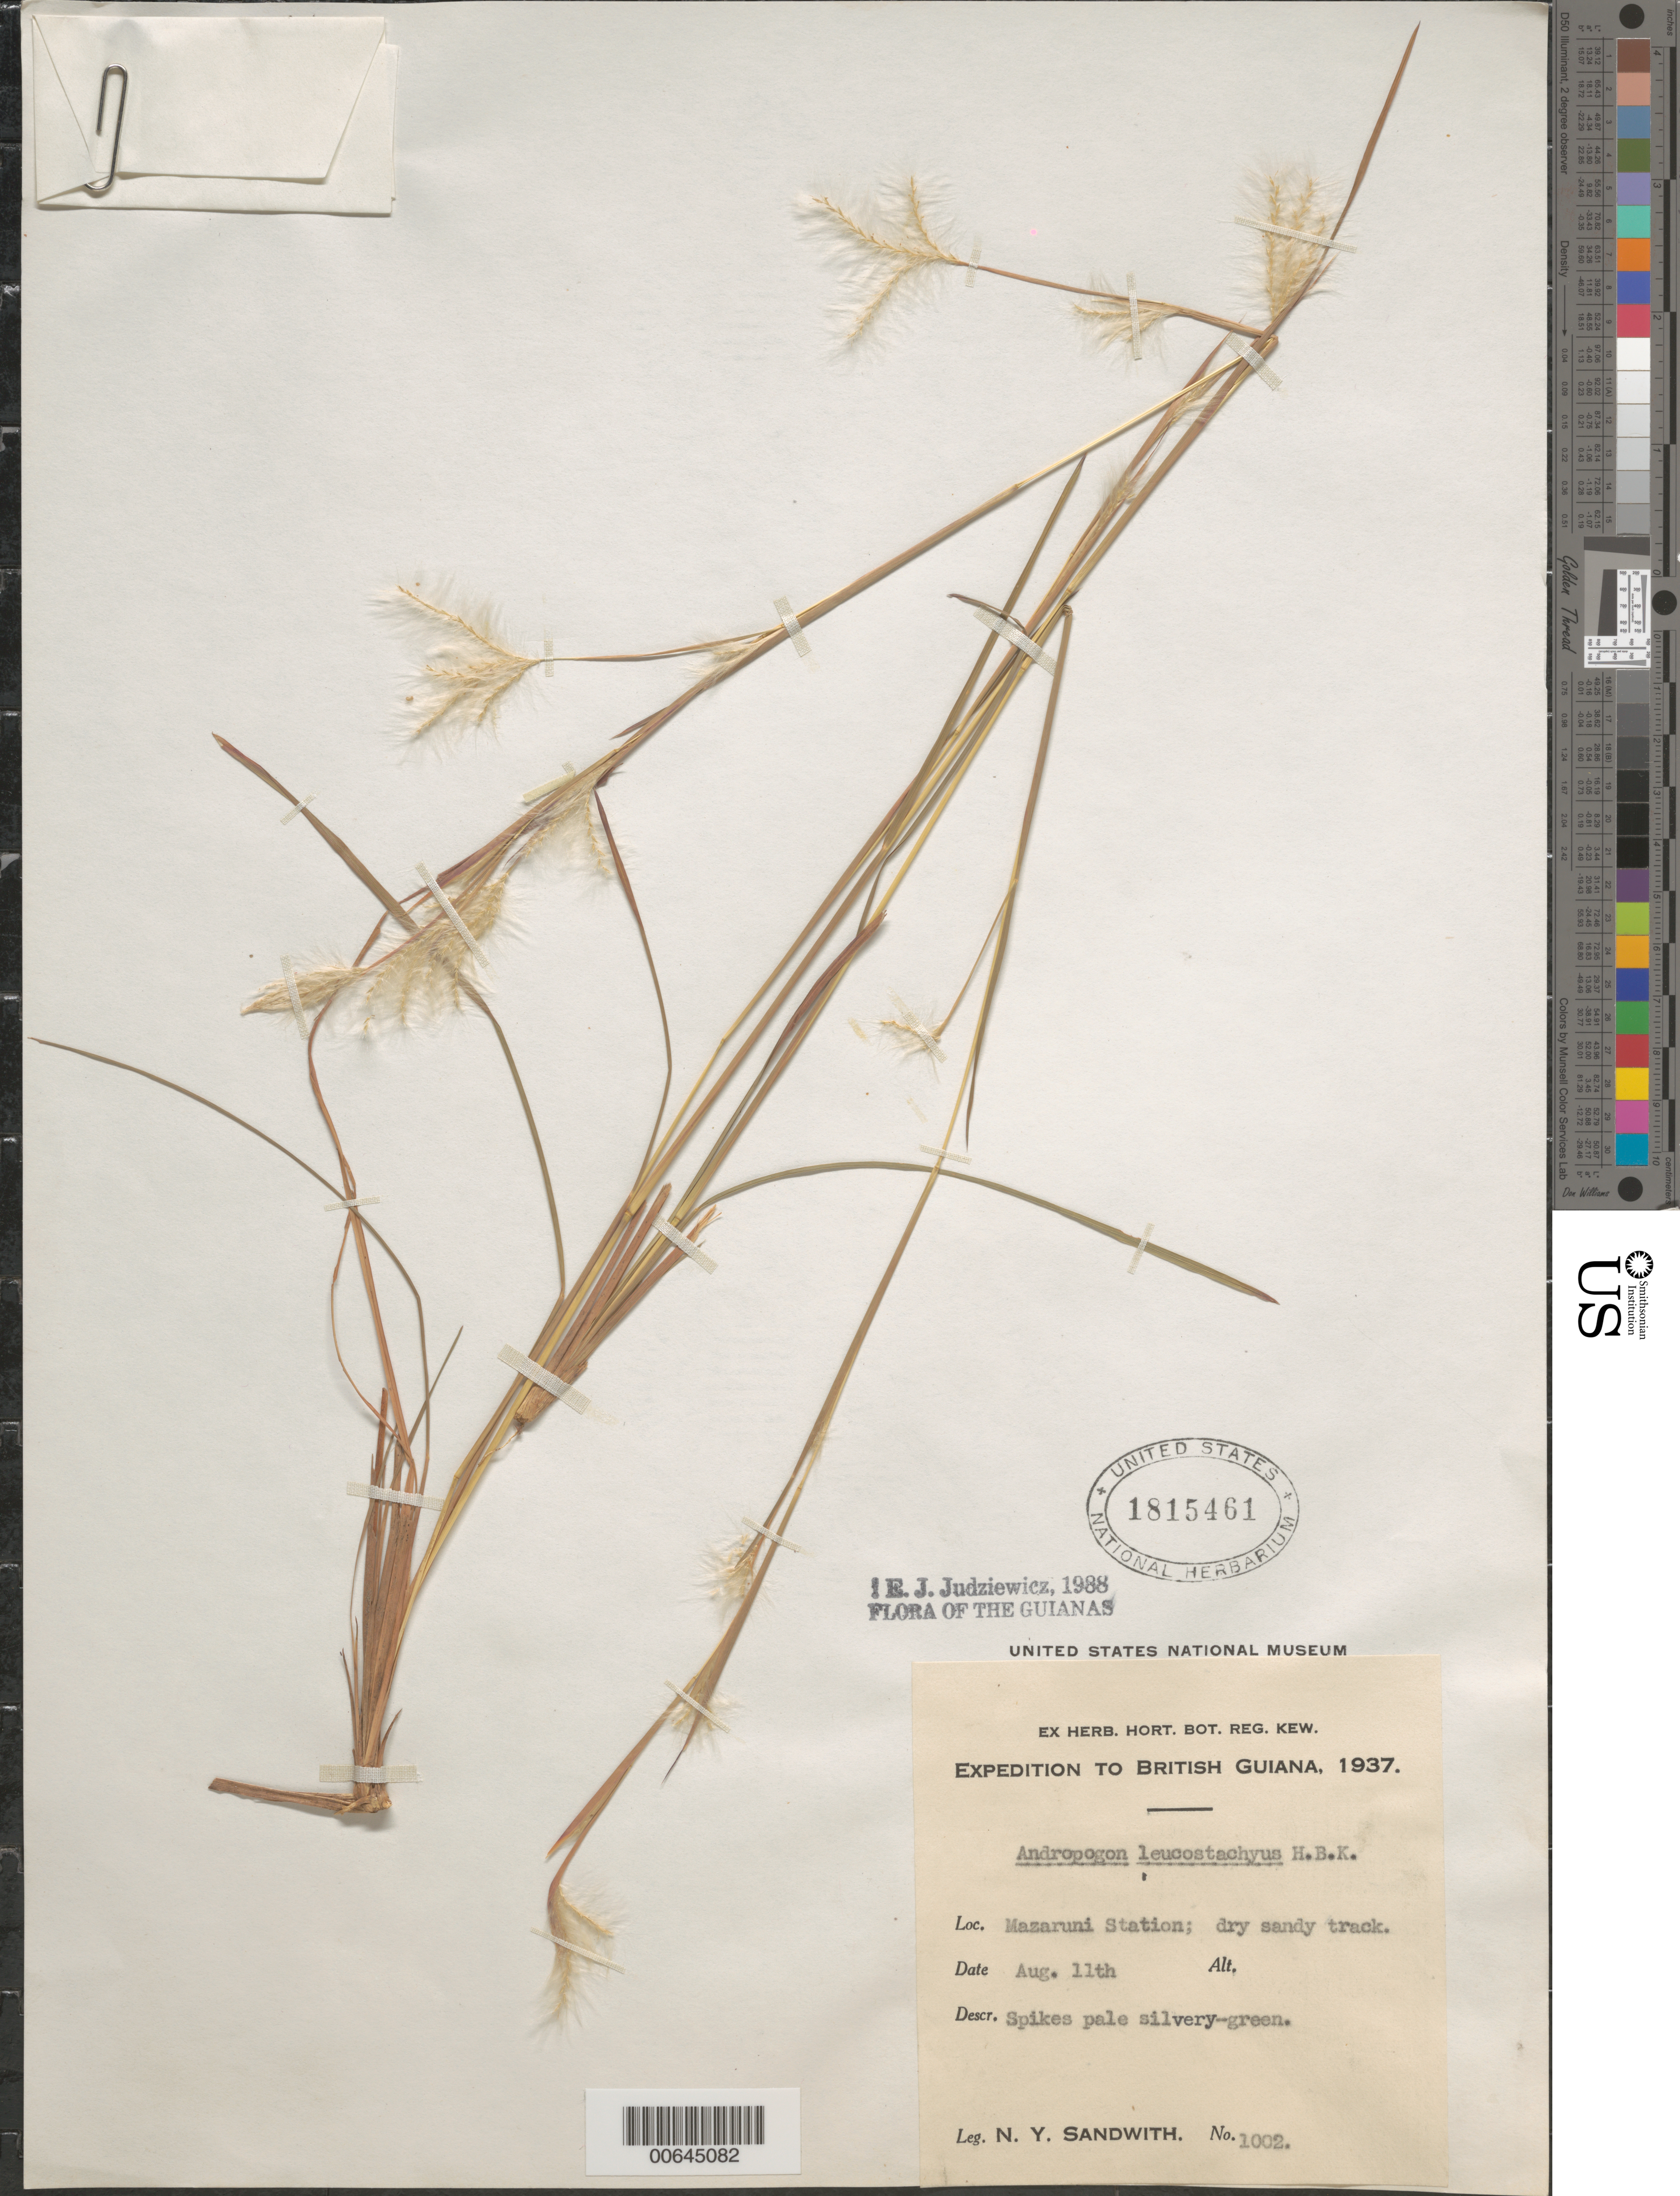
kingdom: Plantae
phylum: Tracheophyta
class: Liliopsida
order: Poales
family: Poaceae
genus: Andropogon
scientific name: Andropogon leucostachyus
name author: Kunth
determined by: Judziewicz, E. J.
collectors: N. Y. Sandwith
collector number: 1002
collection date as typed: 11-Aug-37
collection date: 1937-08-11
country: Guyana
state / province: Cuyuni-Mazaruni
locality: Mazaruni Station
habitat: Dry sandy track.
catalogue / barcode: US 1815461